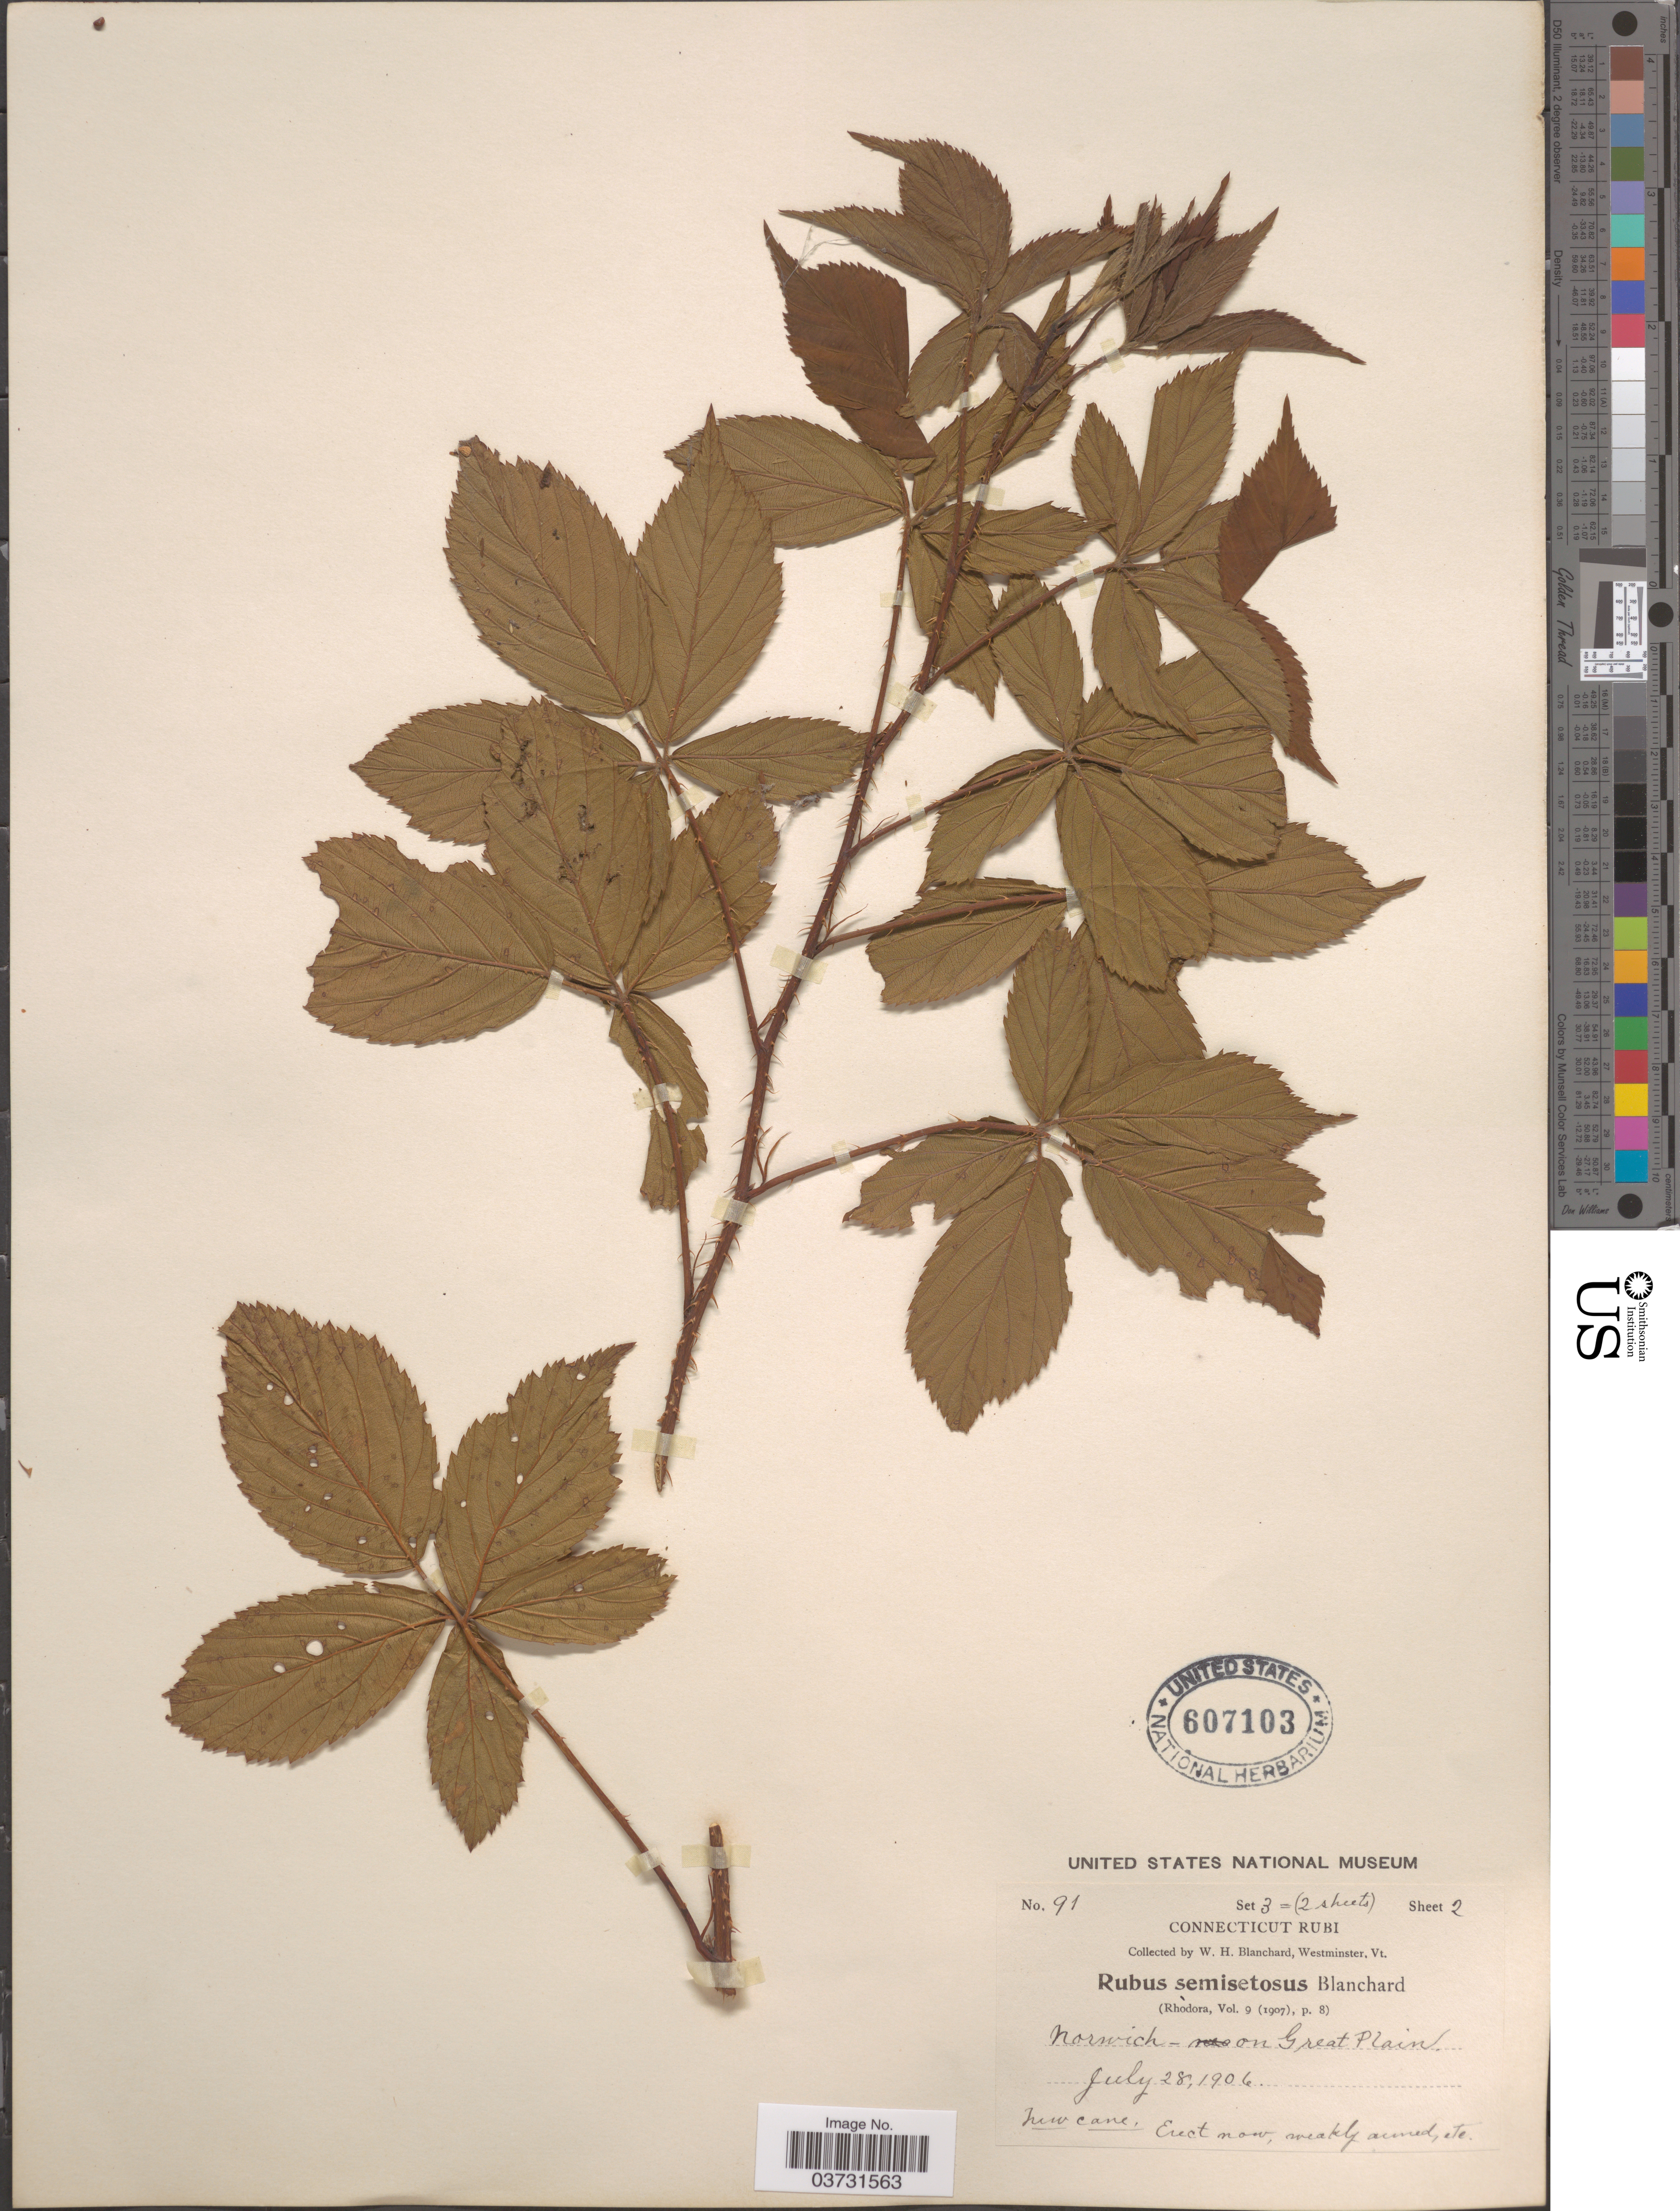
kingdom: Plantae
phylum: Tracheophyta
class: Magnoliopsida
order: Rosales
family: Rosaceae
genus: Rubus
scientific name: Rubus nigricans x R. recurvans Blanch.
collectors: W. H. Blanchard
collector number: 91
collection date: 1906-07-28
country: United States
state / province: Connecticut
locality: Norwich- on Great Plain.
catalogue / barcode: US 607103